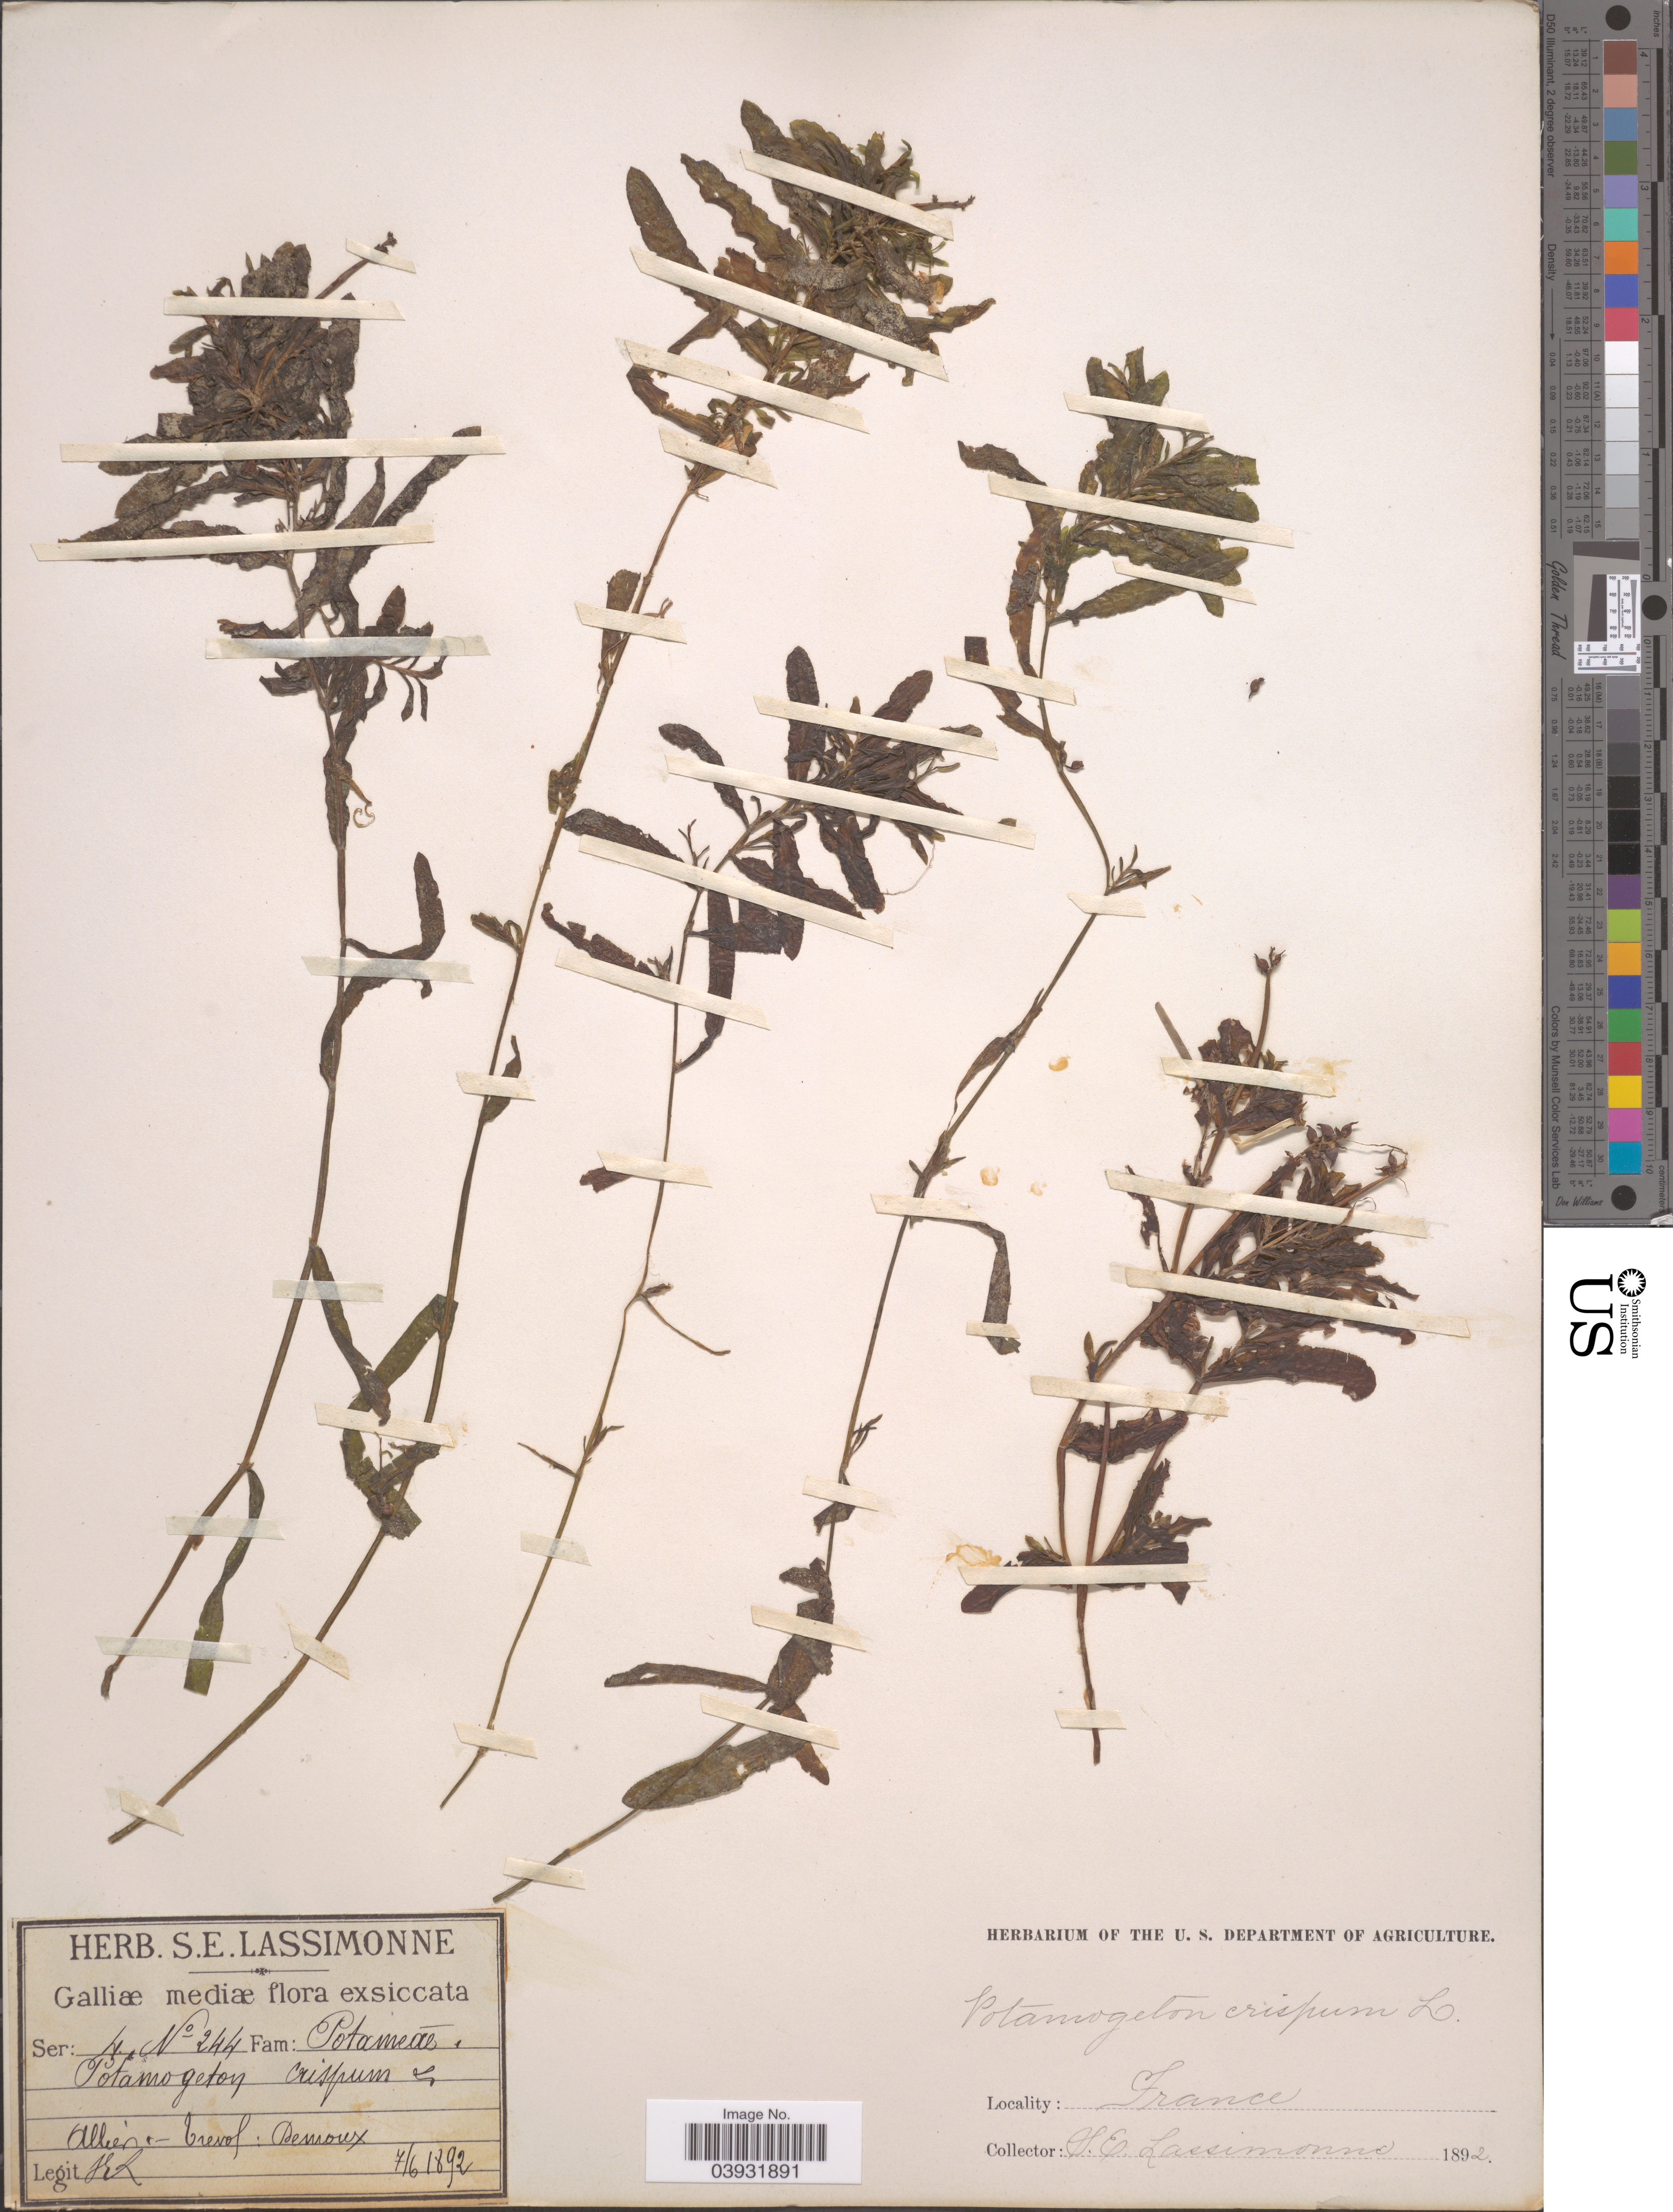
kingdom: Plantae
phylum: Tracheophyta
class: Liliopsida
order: Alismatales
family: Potamogetonaceae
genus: Potamogeton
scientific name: Potamogeton crispus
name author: L.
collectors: S. Lassimonne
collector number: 244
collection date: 1892-06-07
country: France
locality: Galliæ mediæ. Allier- Trevol: Demoux.